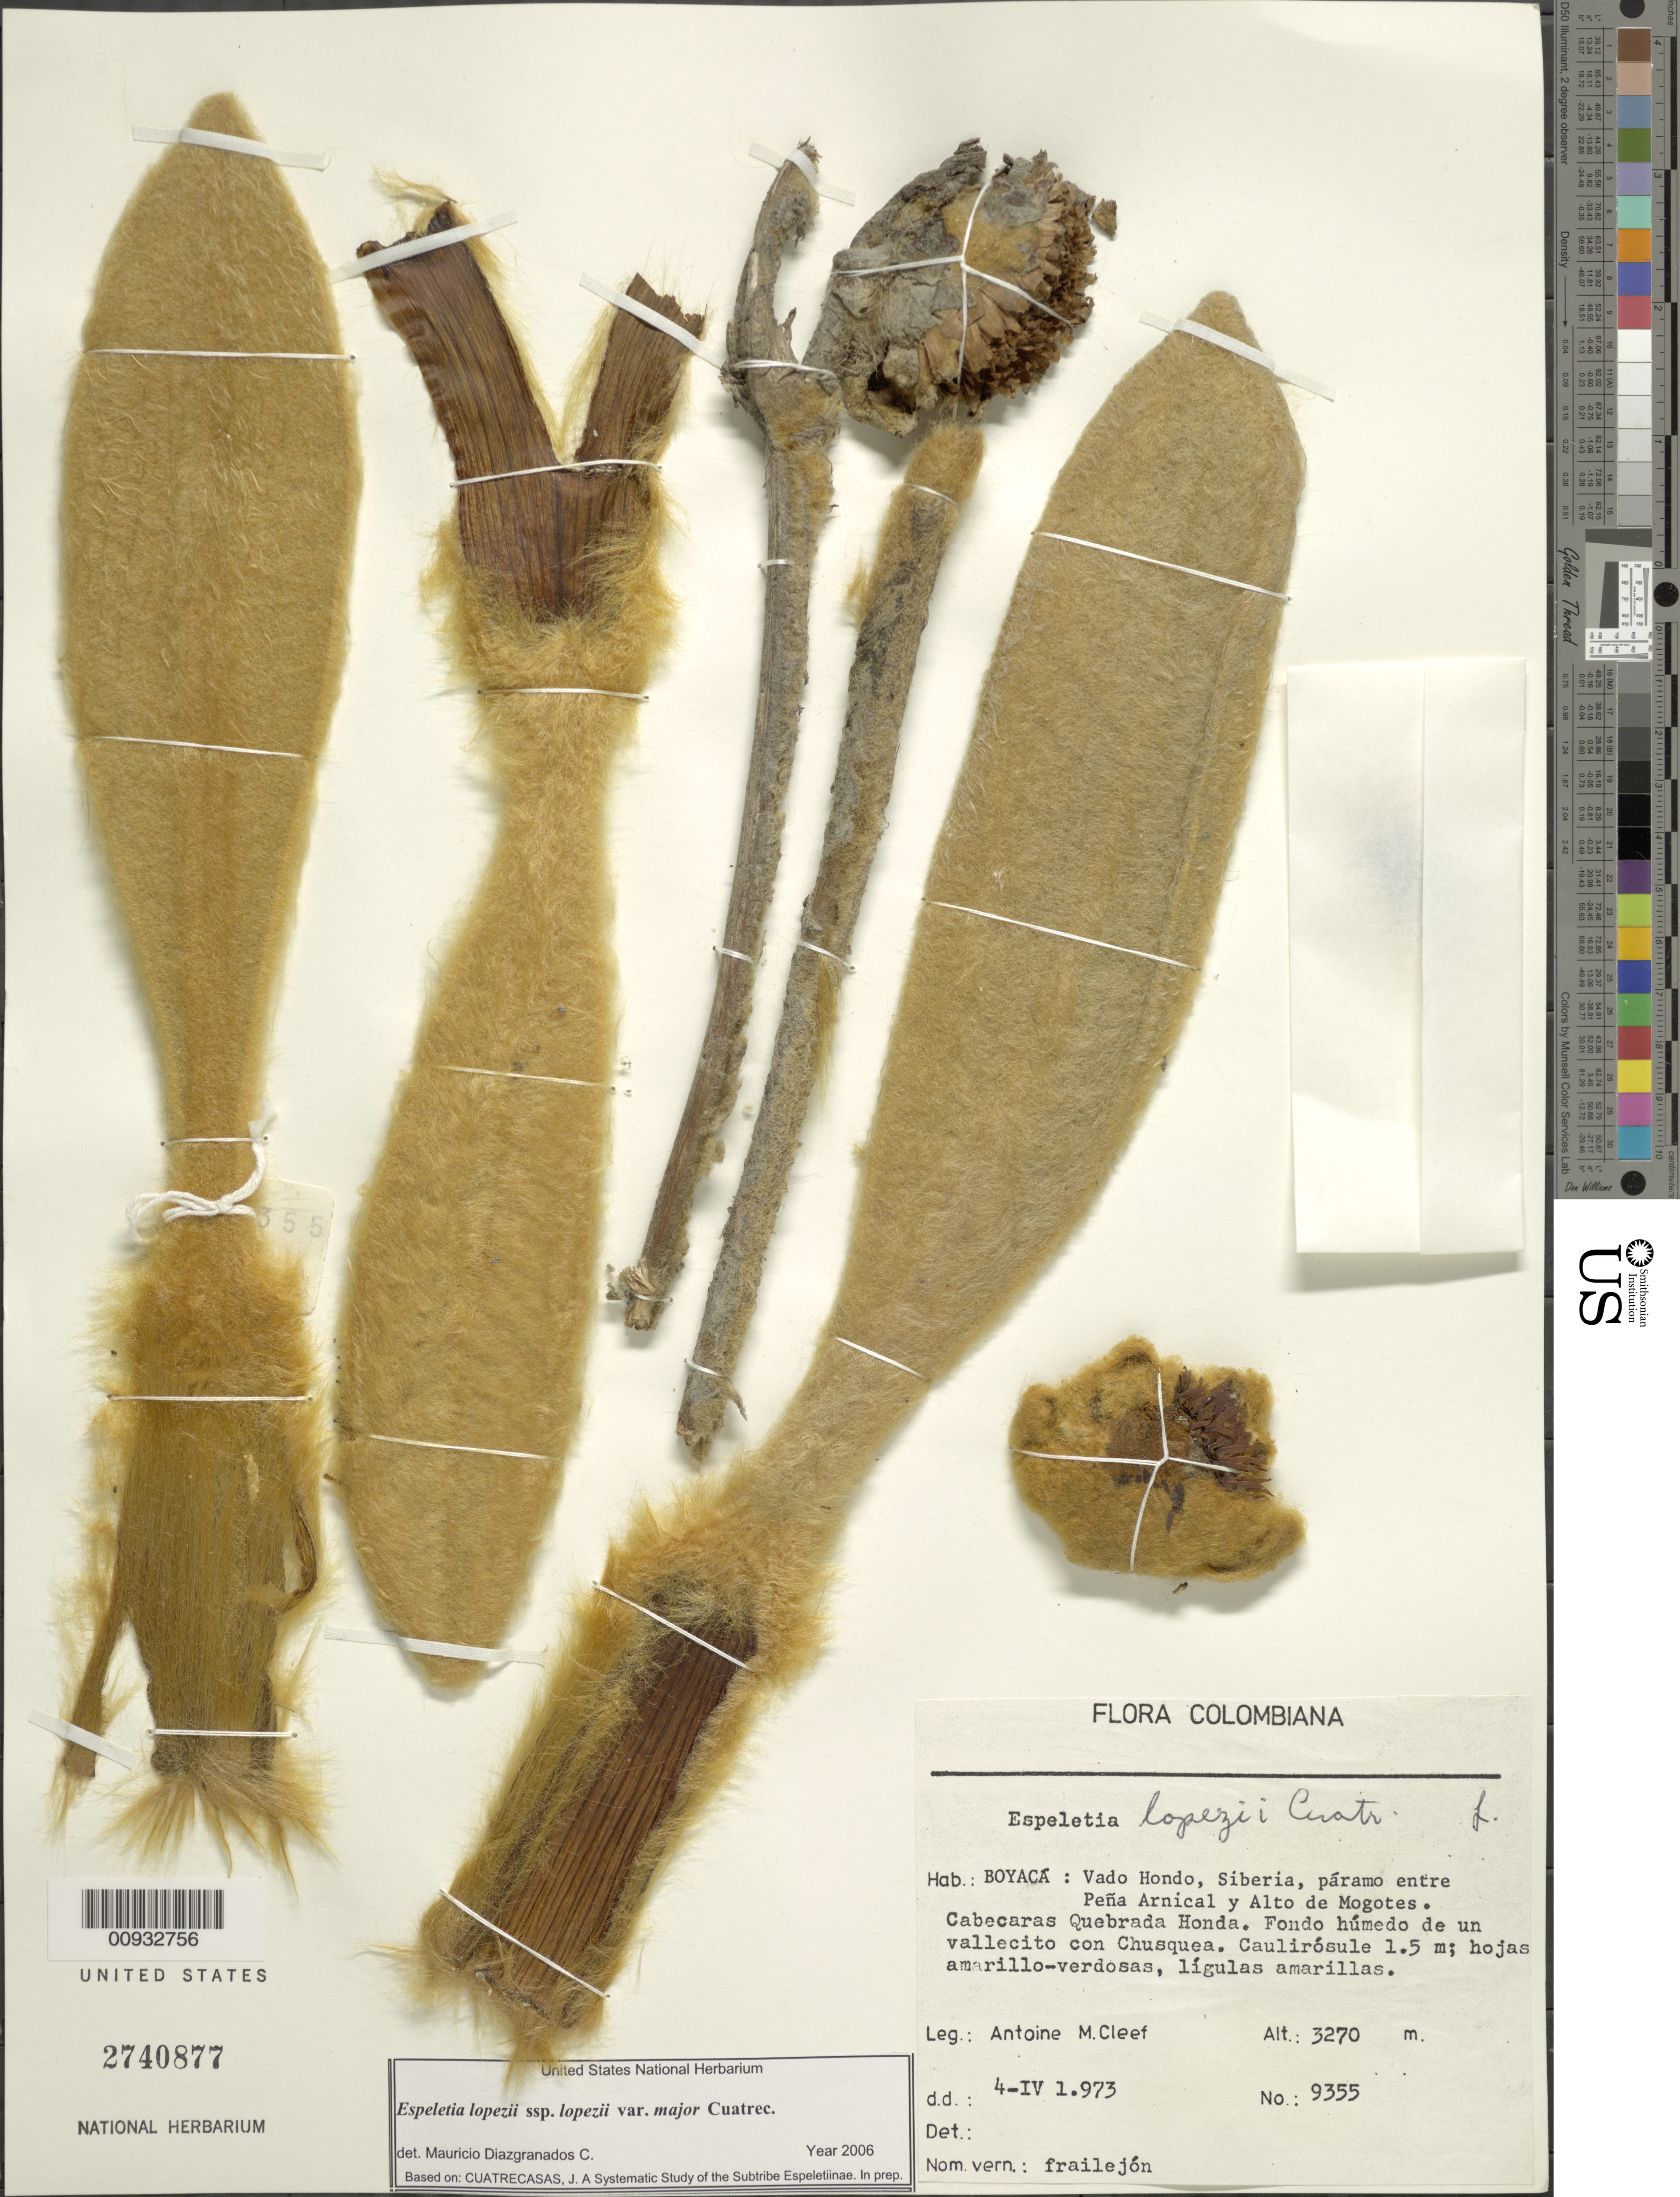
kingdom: Plantae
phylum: Tracheophyta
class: Magnoliopsida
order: Asterales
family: Asteraceae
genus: Espeletia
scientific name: Espeletia lopezii var. major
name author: Cuatrec.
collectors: A. M. Cleef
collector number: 9355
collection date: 1973-04-04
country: Colombia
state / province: Boyacá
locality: Vado Hondo, Sibria, paramo entre Pena Arnical y Alto de Mogotes. Cabeceras Quebrada Honda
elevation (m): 3270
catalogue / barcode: US 2740877